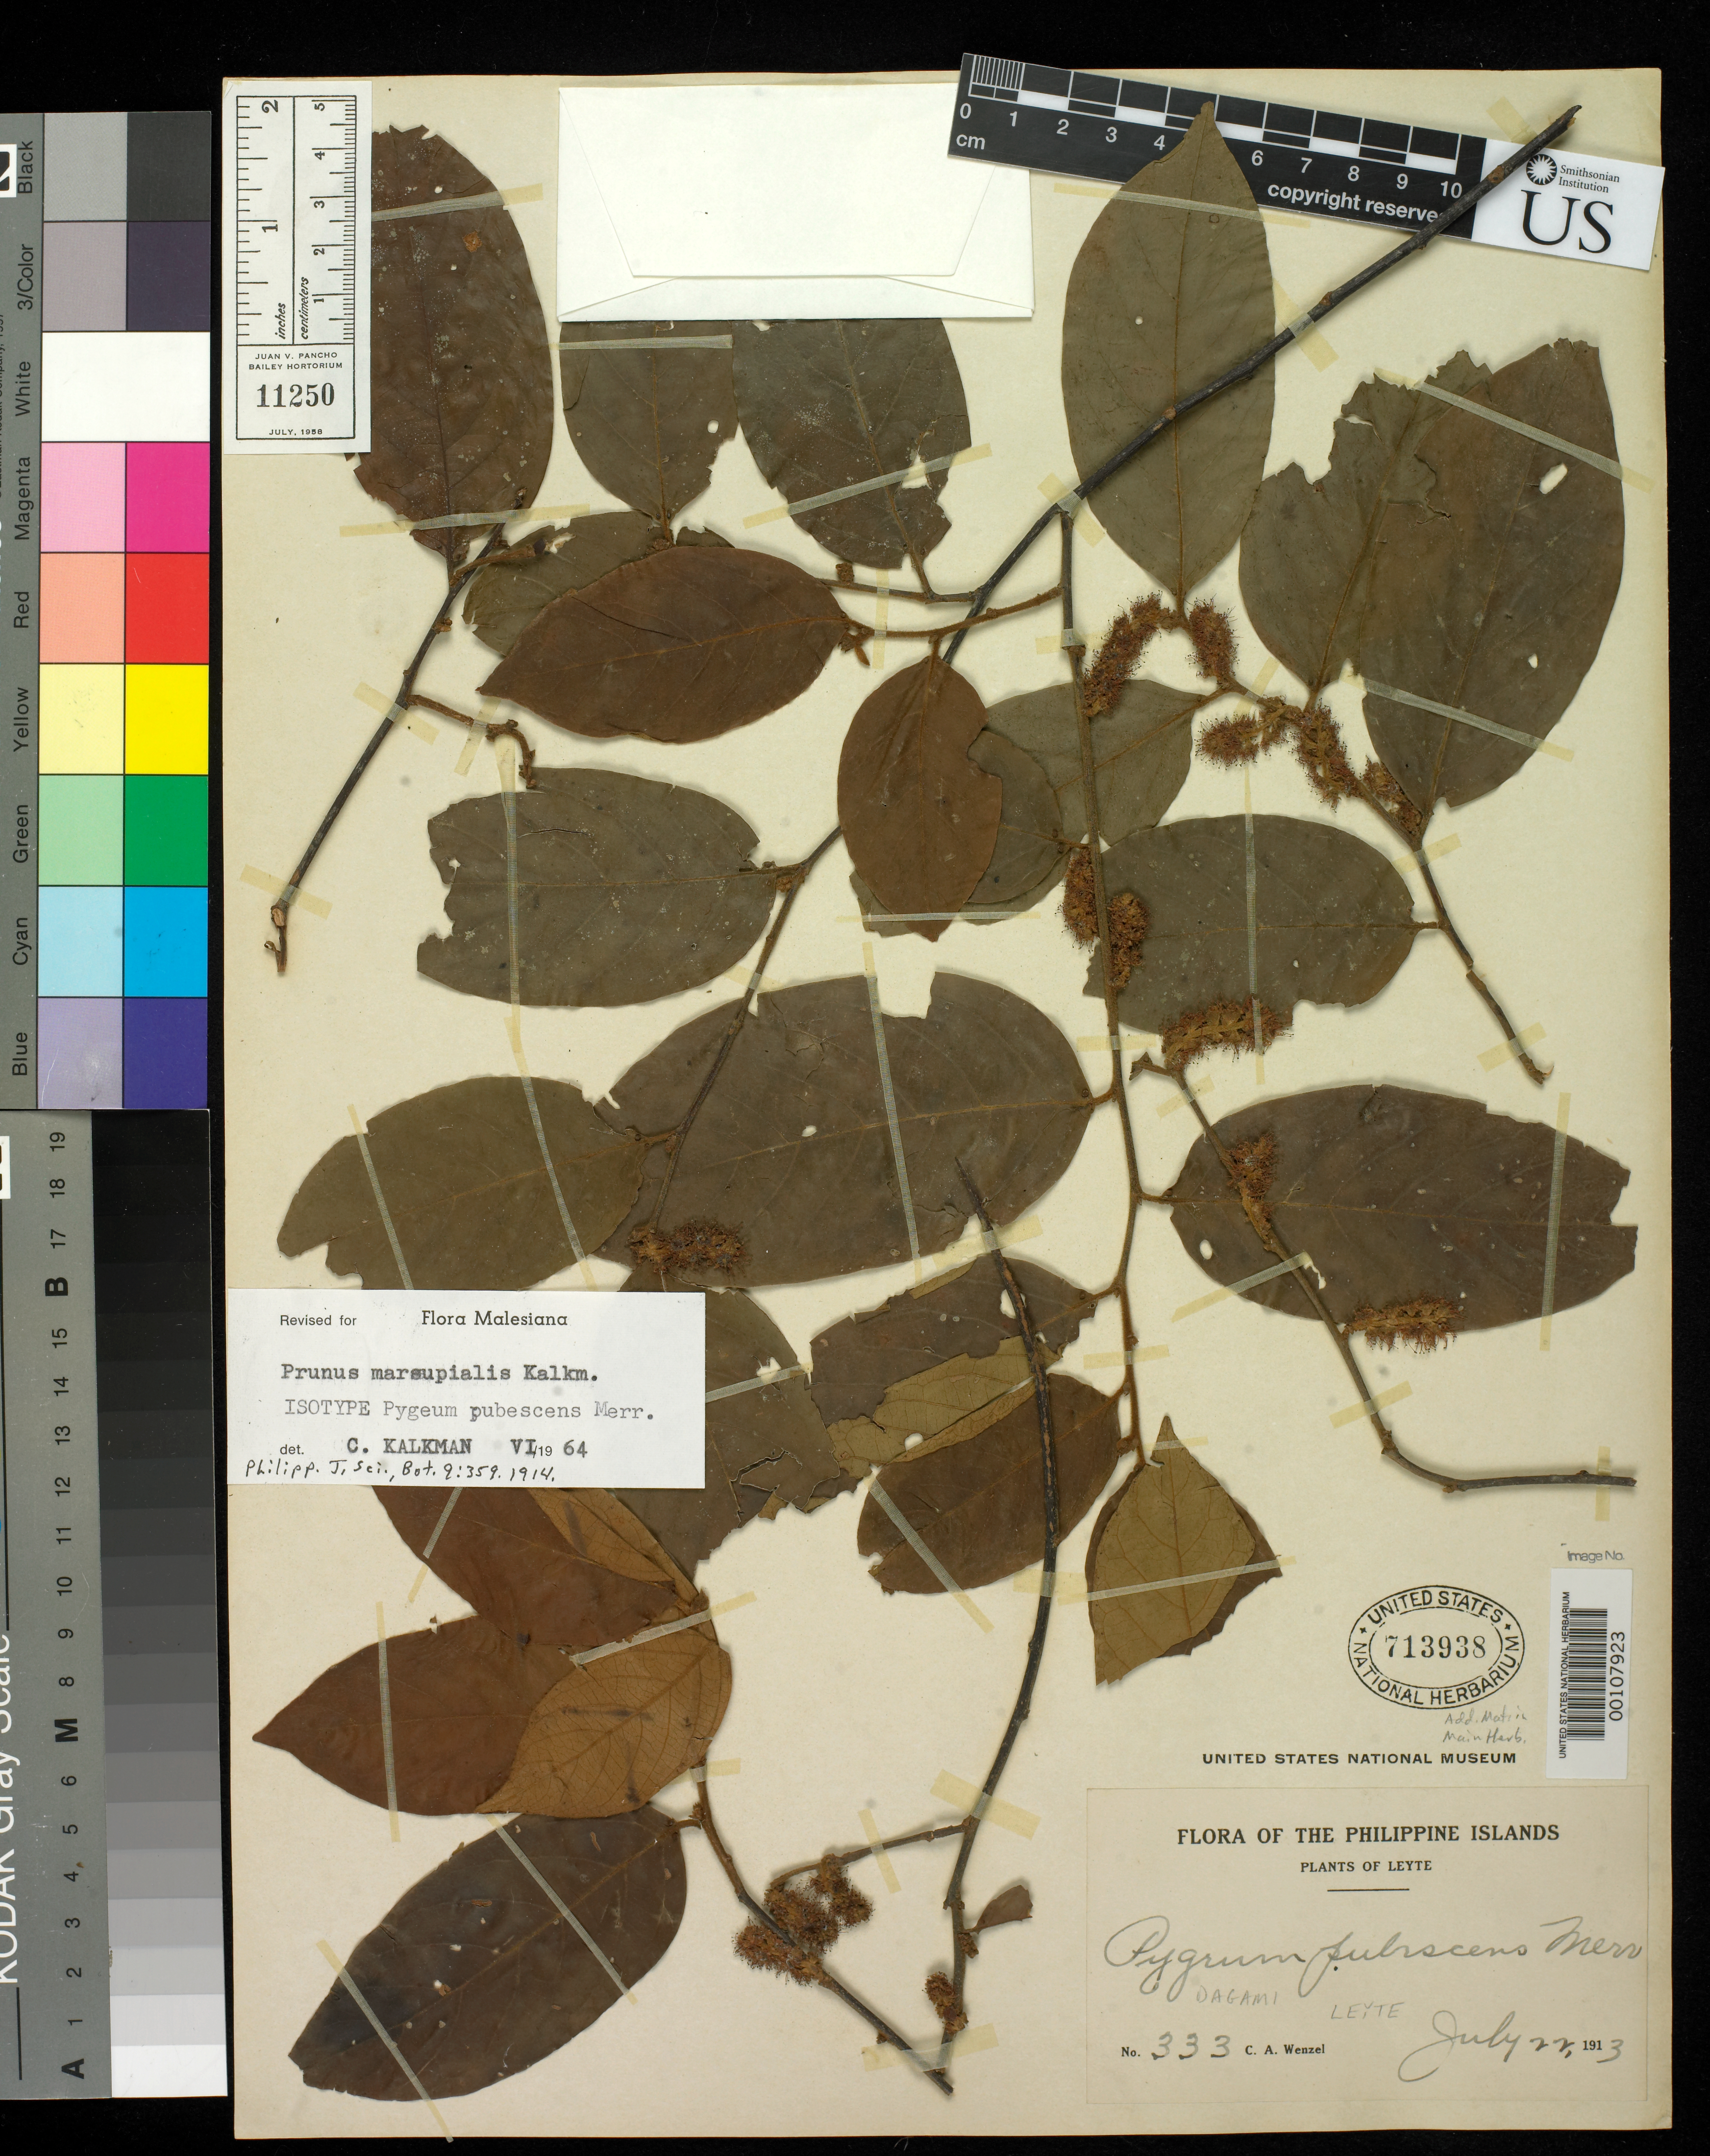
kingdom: Plantae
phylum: Tracheophyta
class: Magnoliopsida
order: Rosales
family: Rosaceae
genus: Pygeum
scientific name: Pygeum pubescens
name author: Merr.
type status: Isotype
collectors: C. Wenzel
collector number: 333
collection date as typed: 22 Jul 1913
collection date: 1913-07-22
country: Philippines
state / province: Eastern Visayas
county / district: Leyte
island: Leyte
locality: Dagami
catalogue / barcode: US 713938